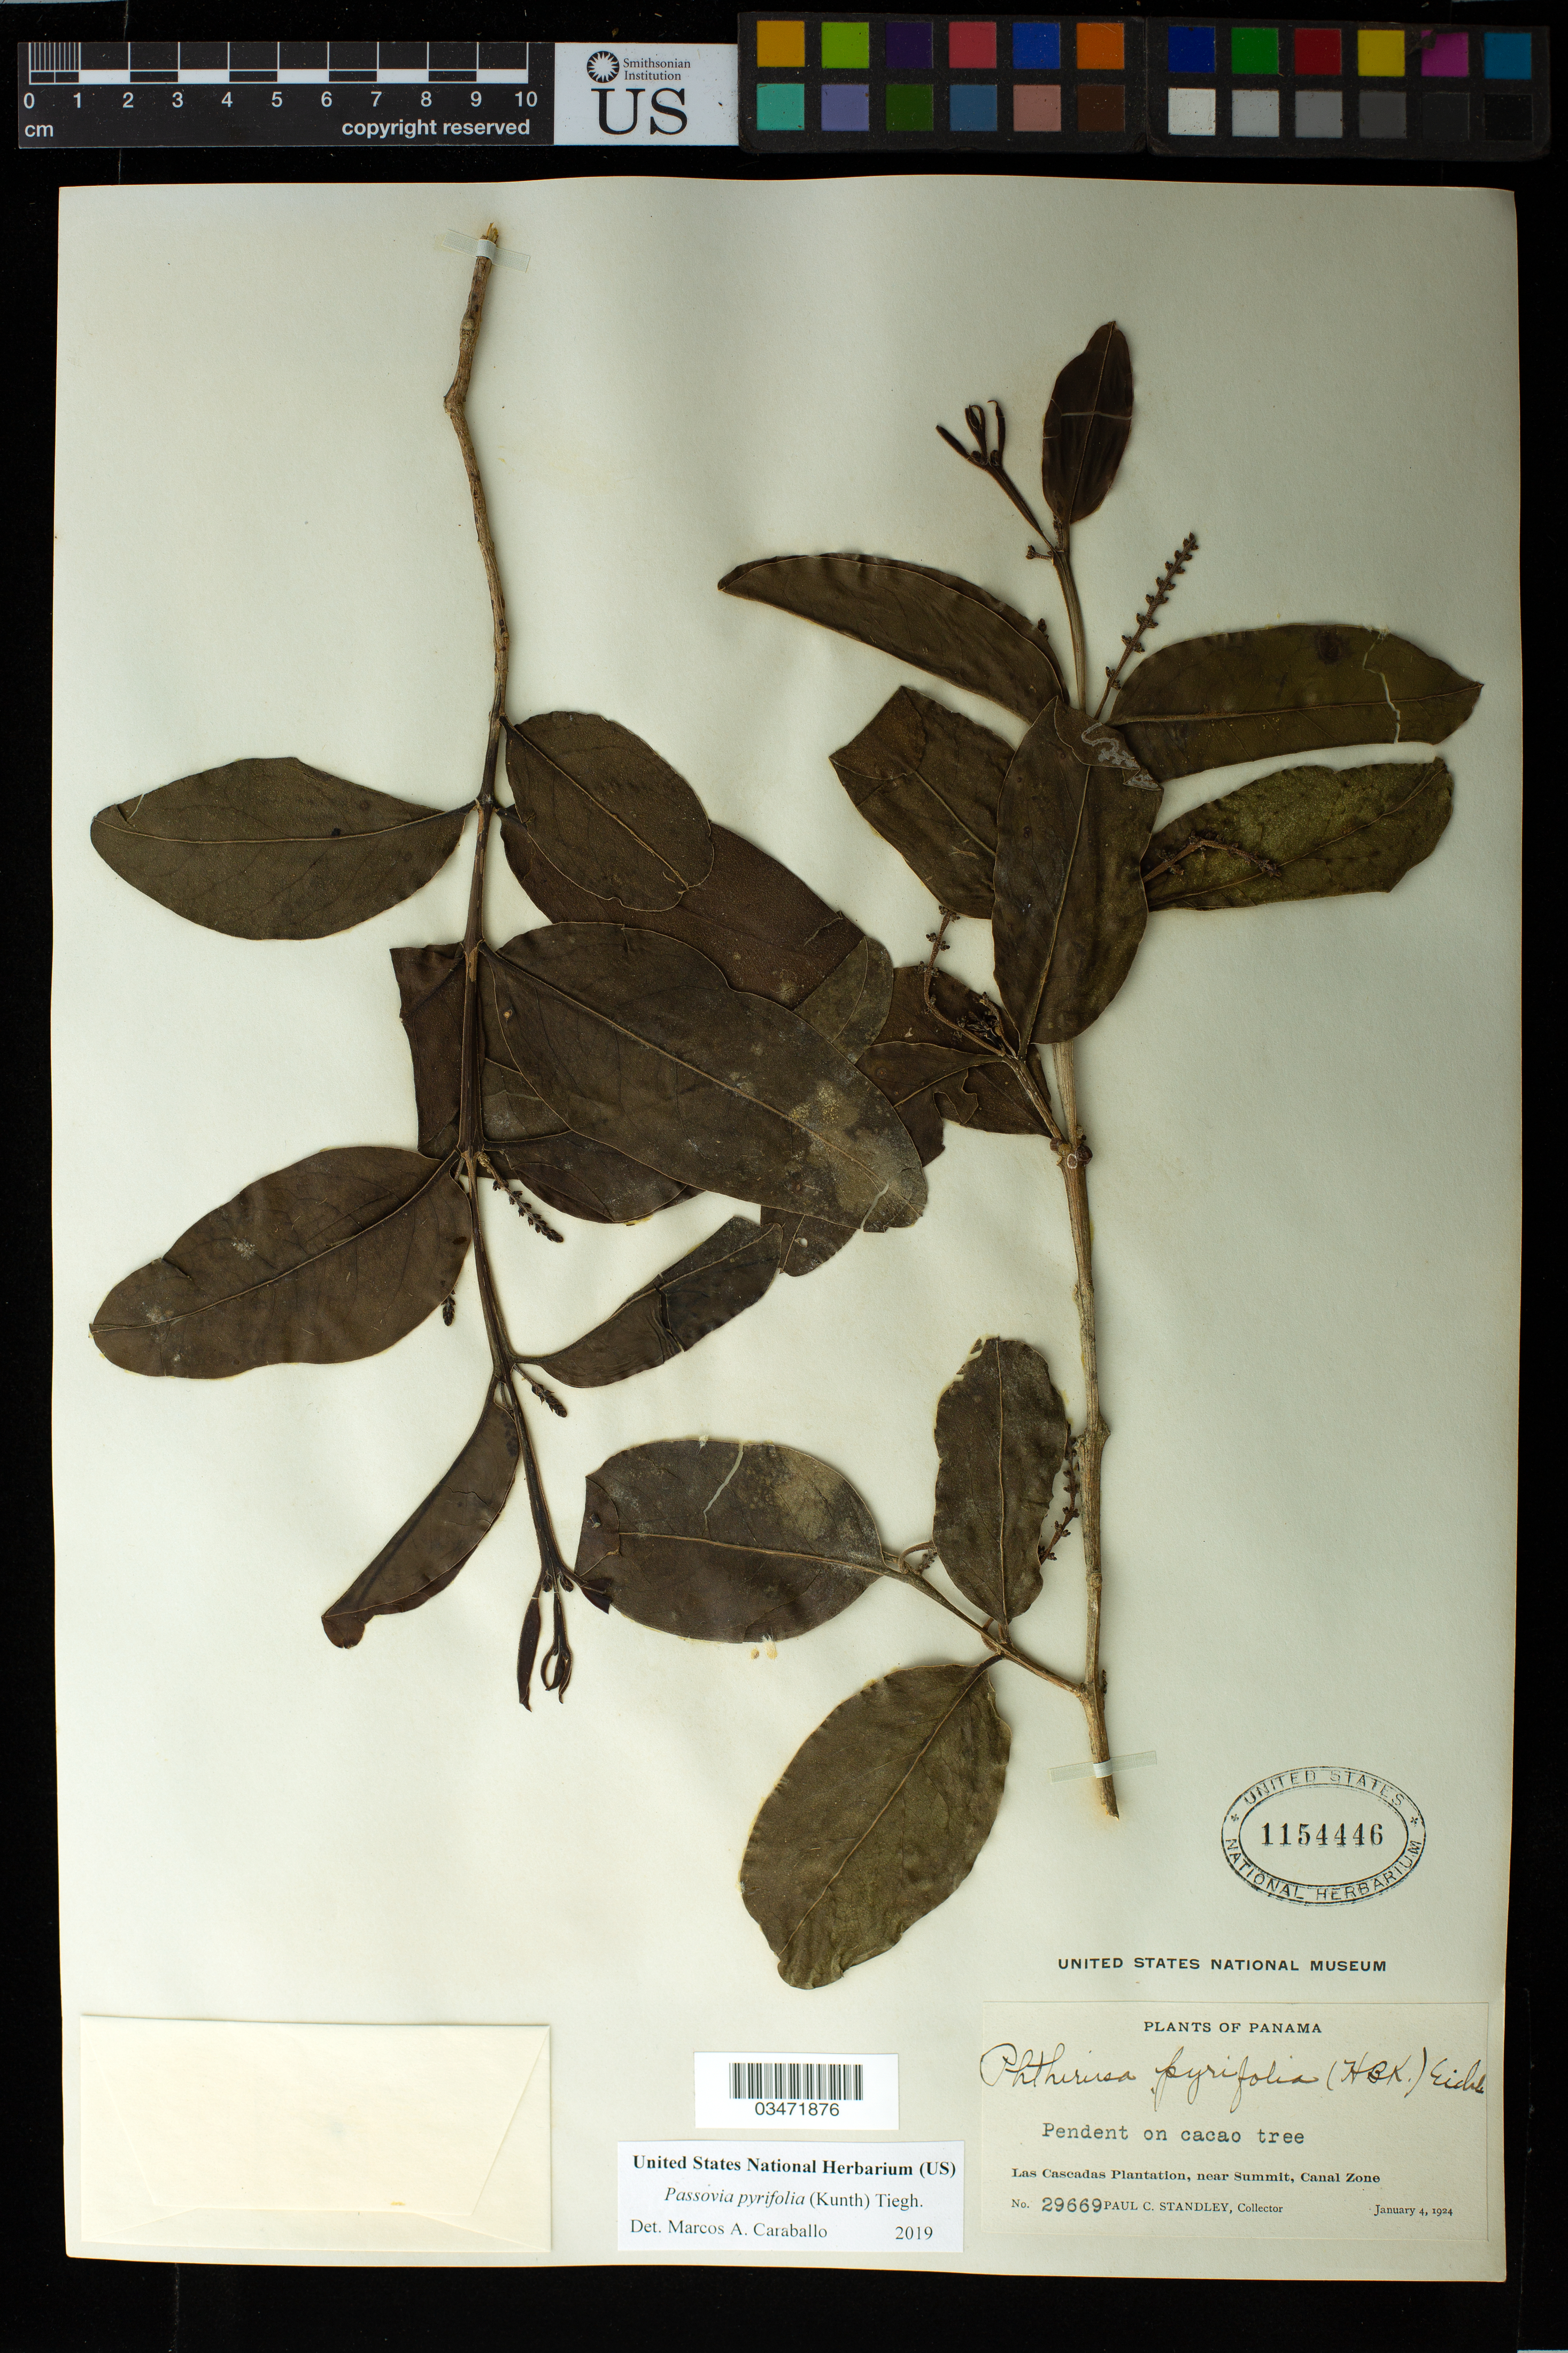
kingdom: Plantae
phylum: Tracheophyta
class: Magnoliopsida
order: Santalales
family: Loranthaceae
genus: Passovia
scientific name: Passovia pyrifolia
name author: (Kunth) Tiegh.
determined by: Caraballo-Ortiz, Marcos A., (MISS), University of Mississippi (UNITED STATES)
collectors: P. C. Standley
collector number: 29669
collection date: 1924-01-04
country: Panama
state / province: Panamá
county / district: Canal Zone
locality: Las Cascades Plantation, near summit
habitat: Pendent on cacao tree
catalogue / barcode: US 1154446